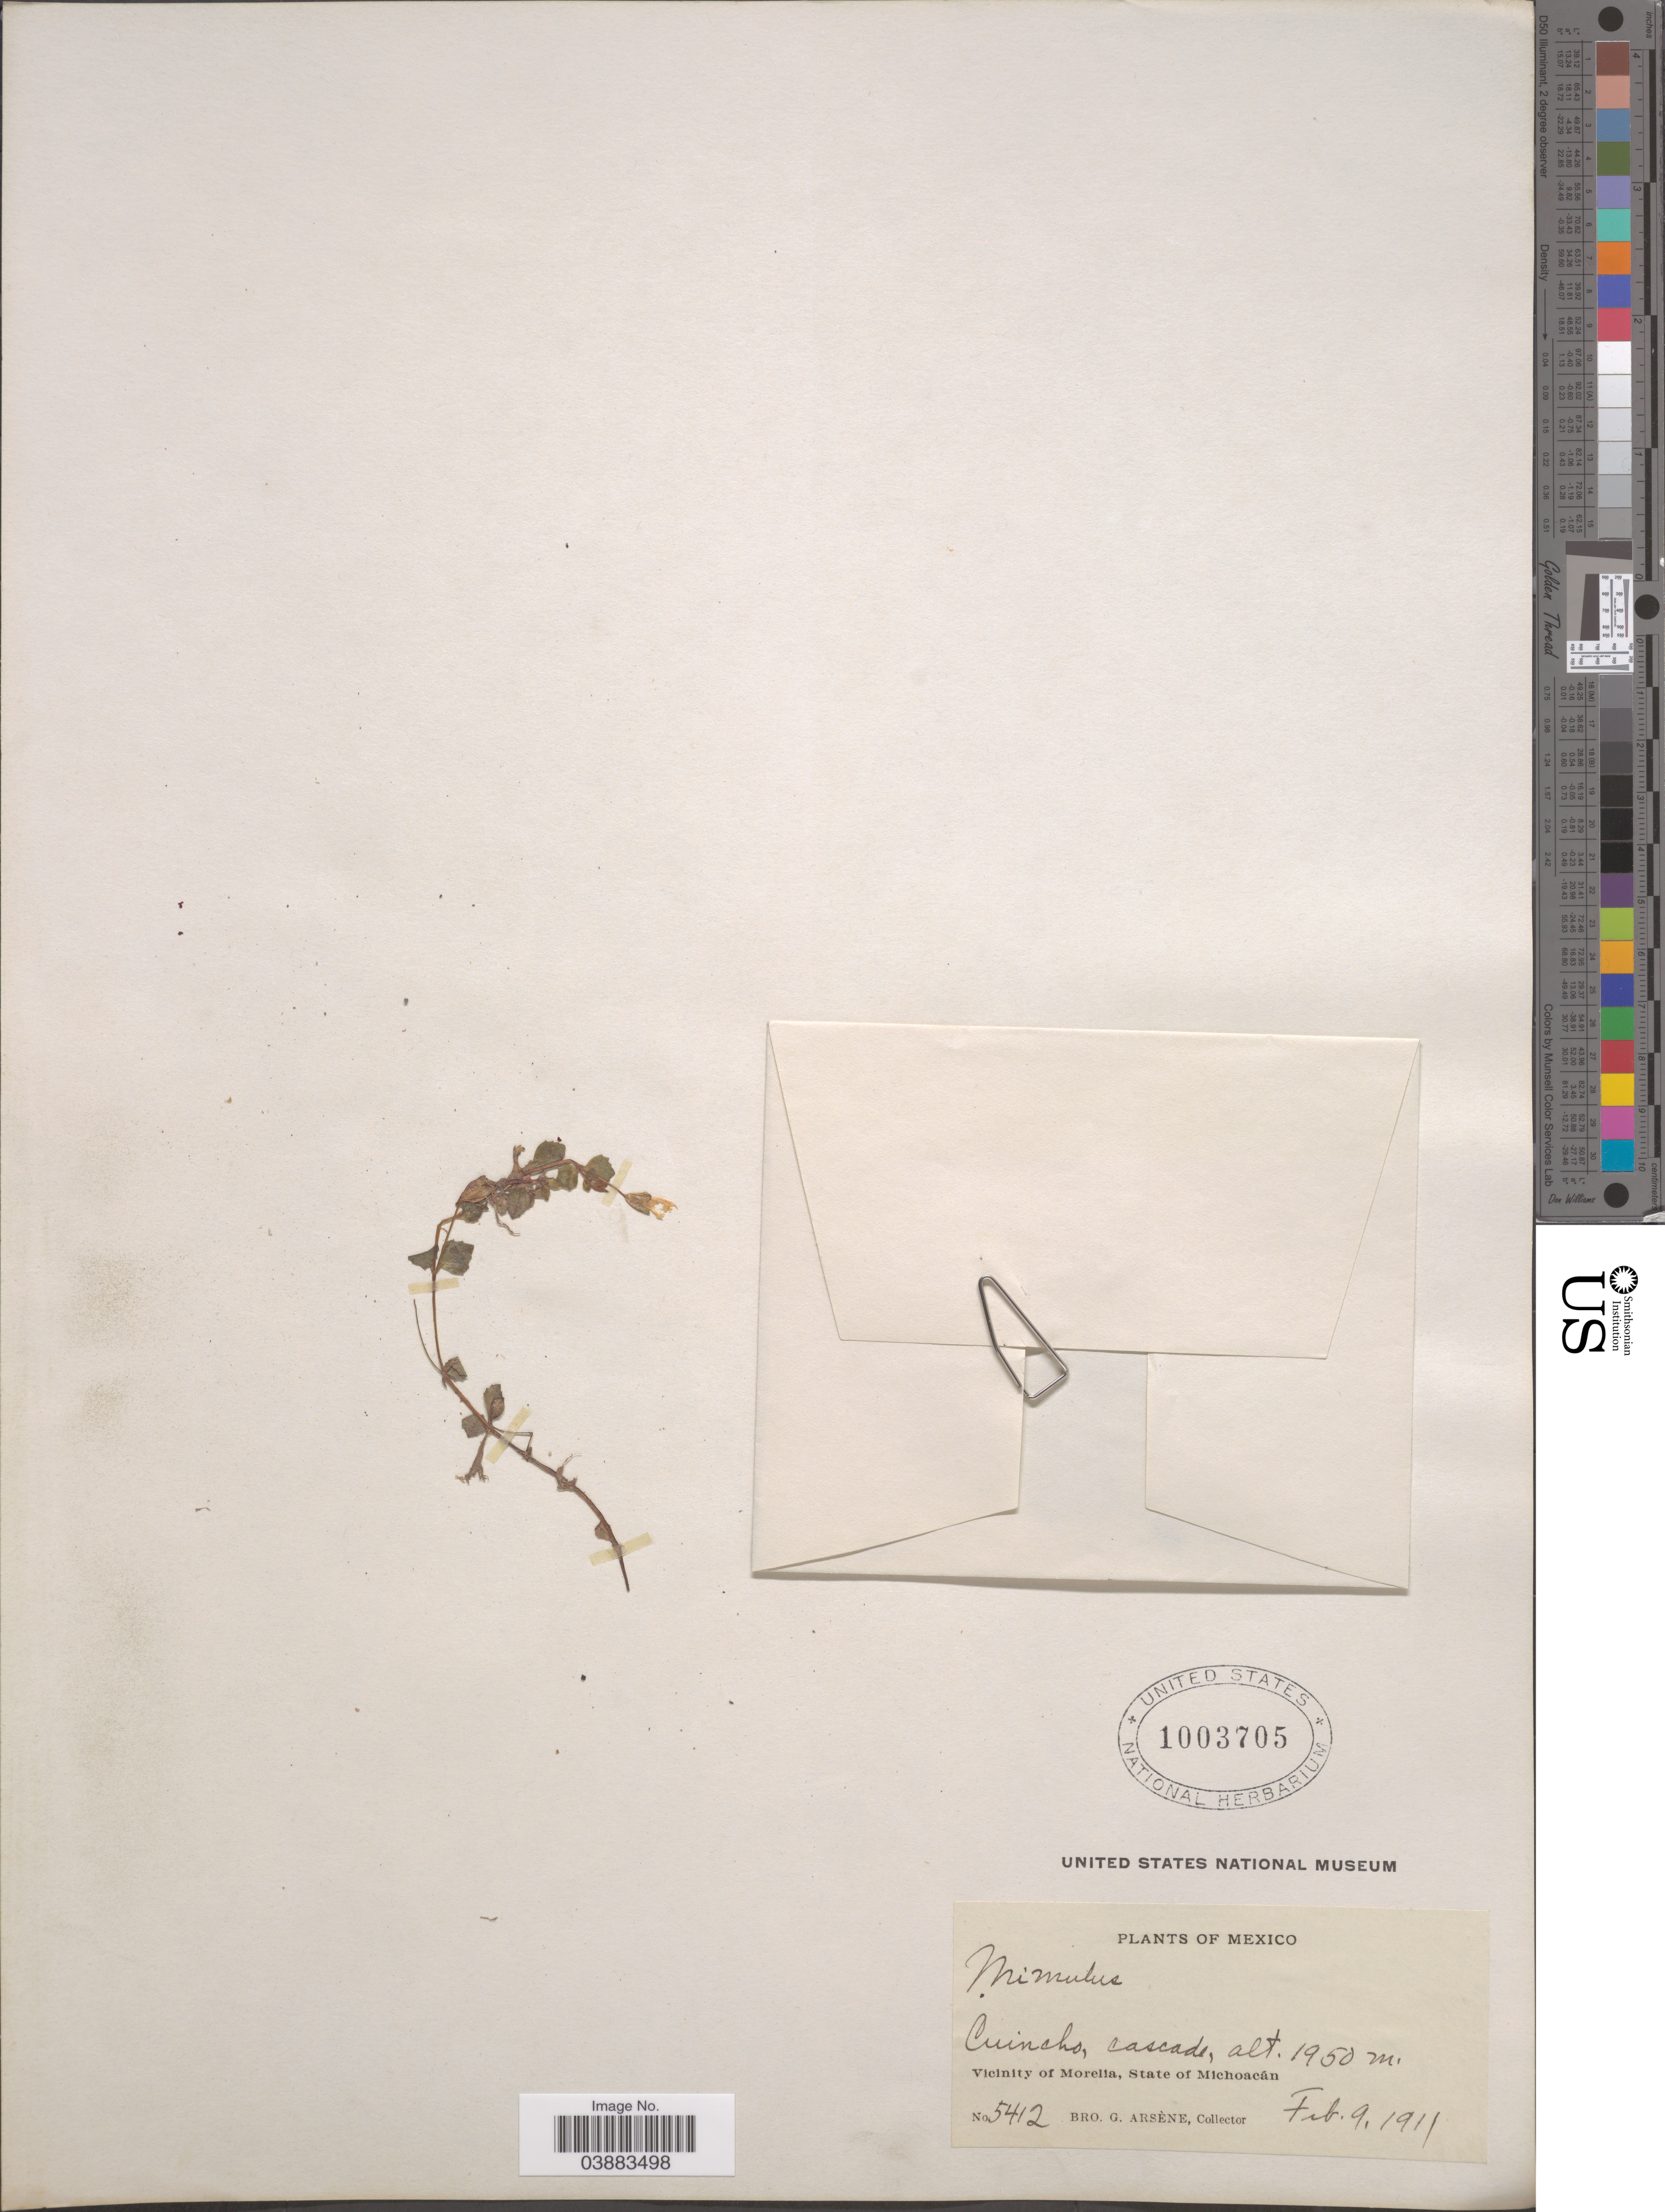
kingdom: Plantae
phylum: Tracheophyta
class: Magnoliopsida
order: Lamiales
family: Phrymaceae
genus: Mimulus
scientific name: Mimulus sp.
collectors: Bro. G. Arsène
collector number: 5412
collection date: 1911-02-09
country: Mexico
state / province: Michoacán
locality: Vicinity of Morelia.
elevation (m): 1950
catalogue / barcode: US 1003705